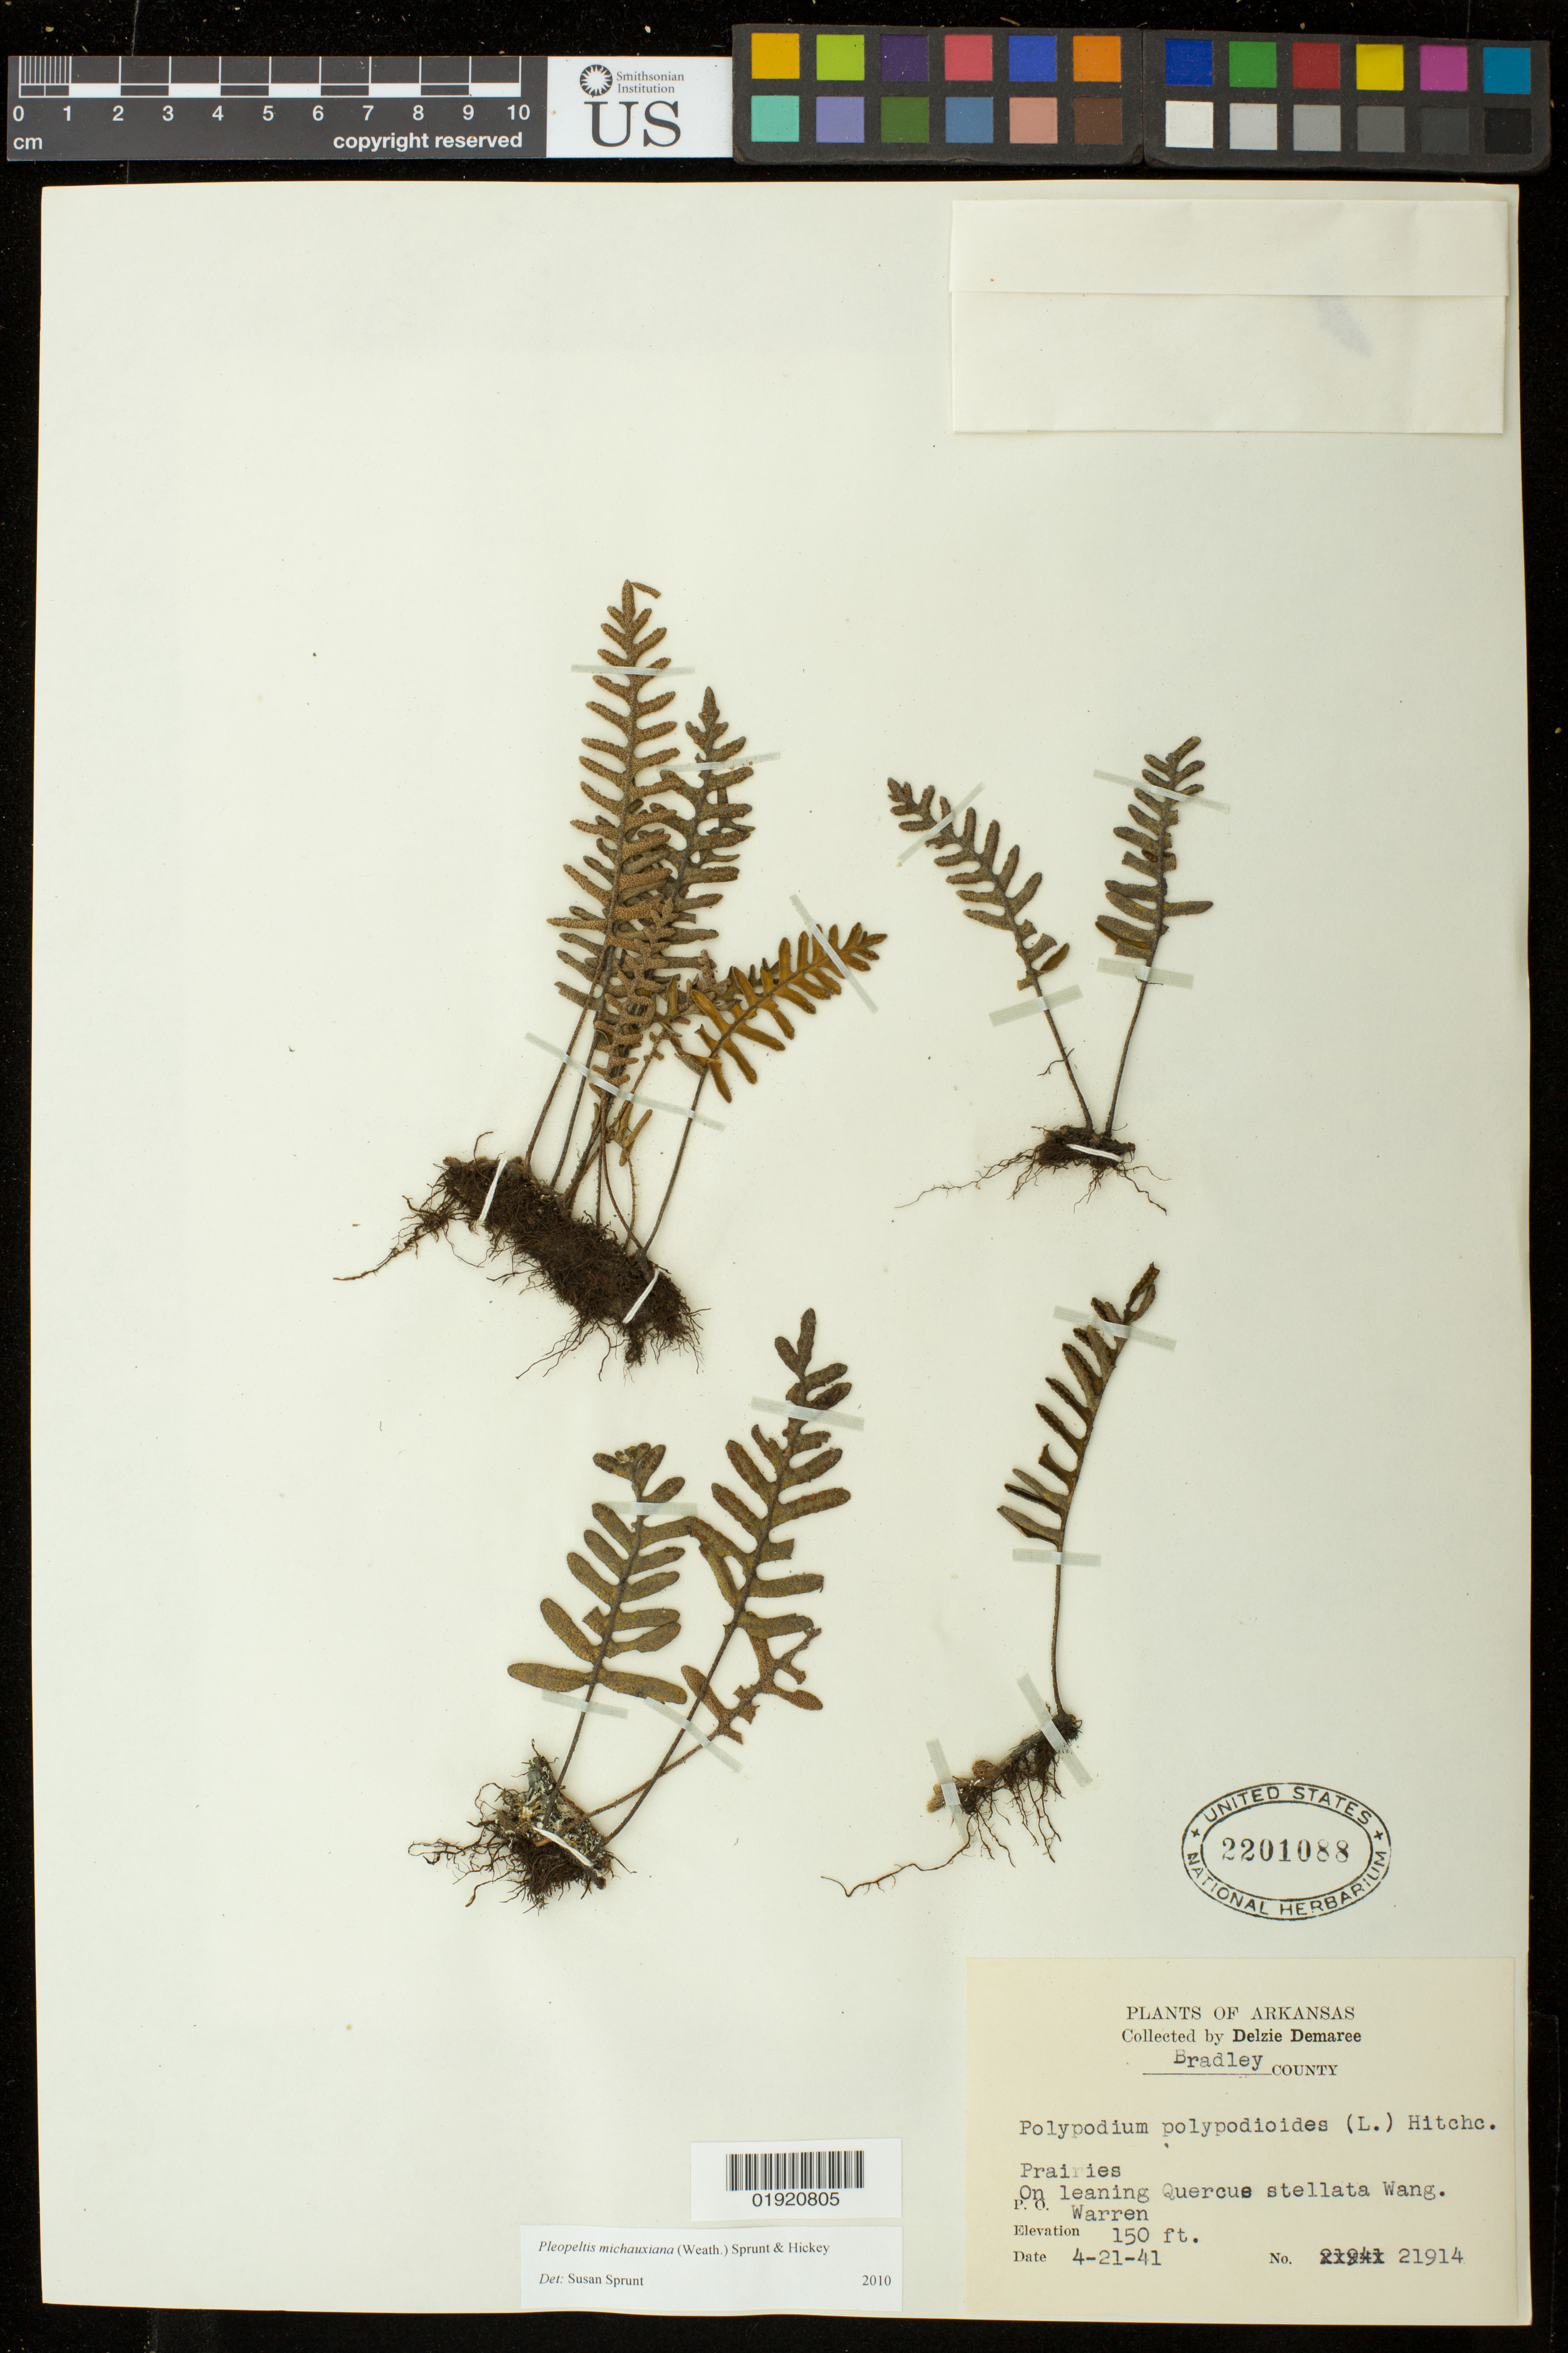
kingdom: Plantae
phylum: Tracheophyta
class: Polypodiopsida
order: Polypodiales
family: Polypodiaceae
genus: Pleopeltis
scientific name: Pleopeltis michauxiana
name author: (Weath.) Hickey & Sprunt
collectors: D. Demaree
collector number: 21914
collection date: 1941-04-21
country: United States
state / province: Arkansas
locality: Arkansas. Bradley County.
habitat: Prairies. On leaning Quercue stellata Wang.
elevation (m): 46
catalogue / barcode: US 2201088